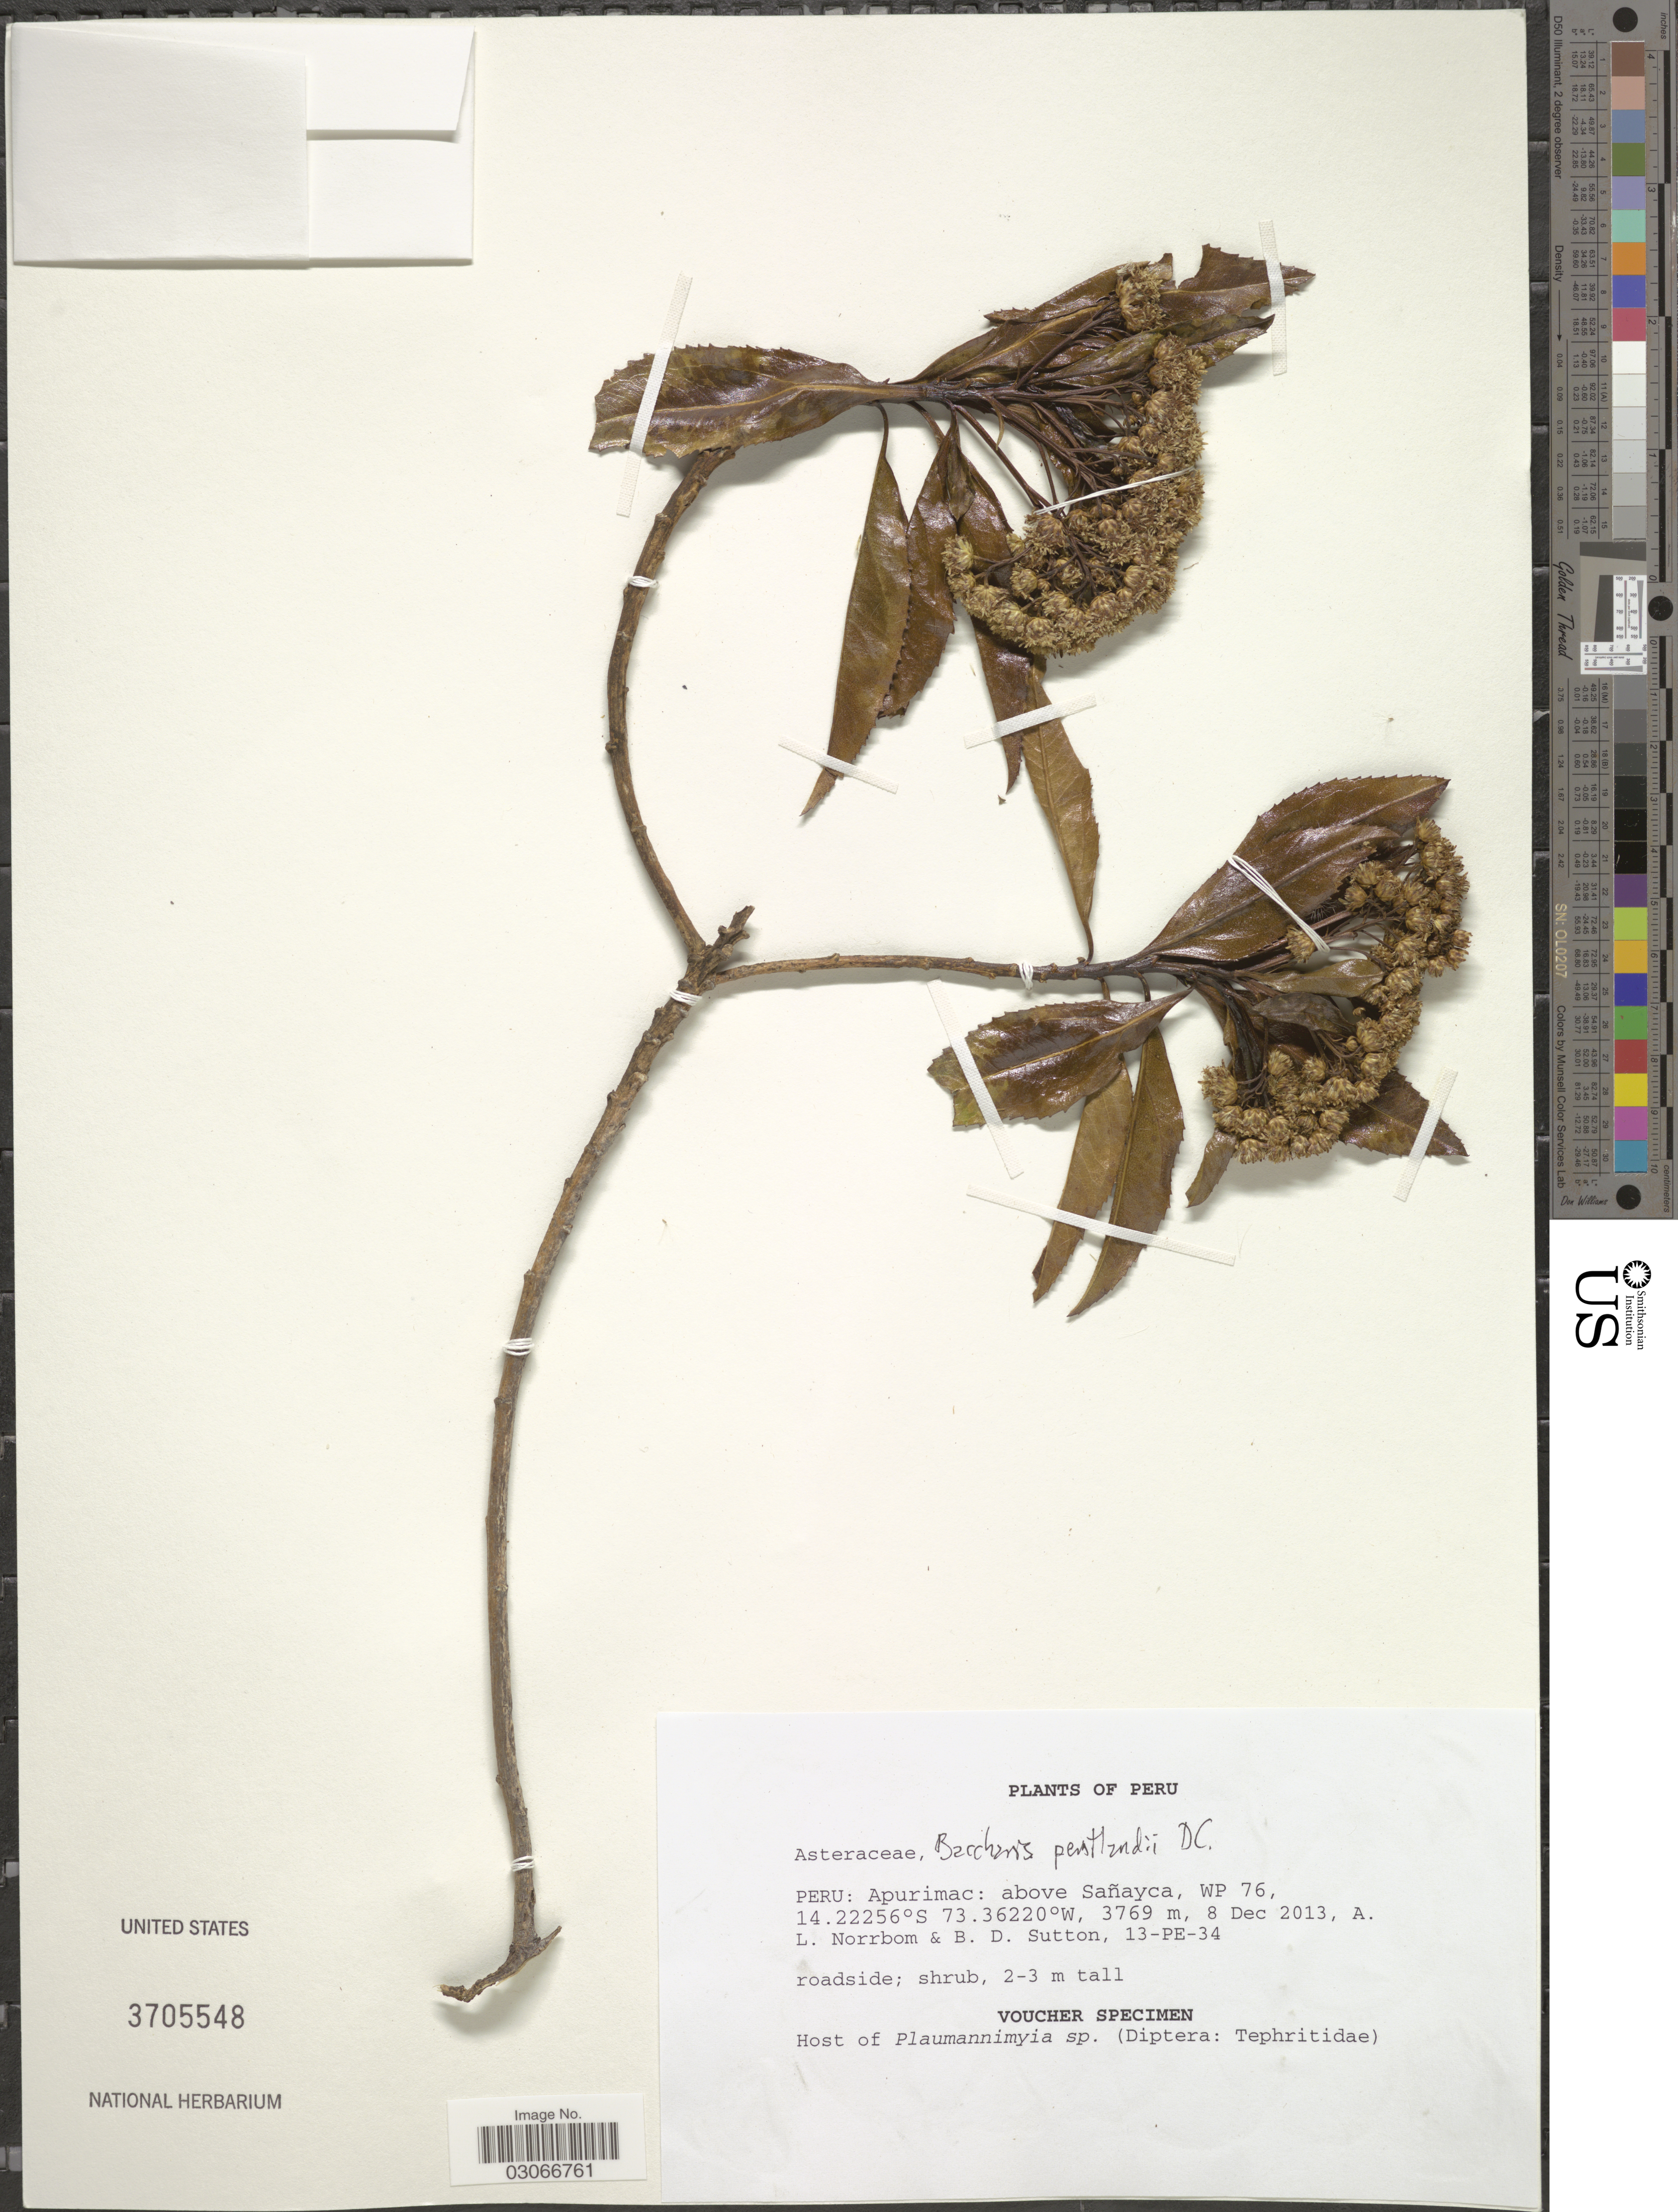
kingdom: Plantae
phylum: Tracheophyta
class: Magnoliopsida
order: Asterales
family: Asteraceae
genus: Baccharis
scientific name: Baccharis pentlandii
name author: DC.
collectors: A. L. Norrbom & B. Sutton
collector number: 13-PE-34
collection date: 2013-12-08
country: Peru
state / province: Apurímac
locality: Above Sañayca, WP 76.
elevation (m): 3769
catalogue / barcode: US 3705548